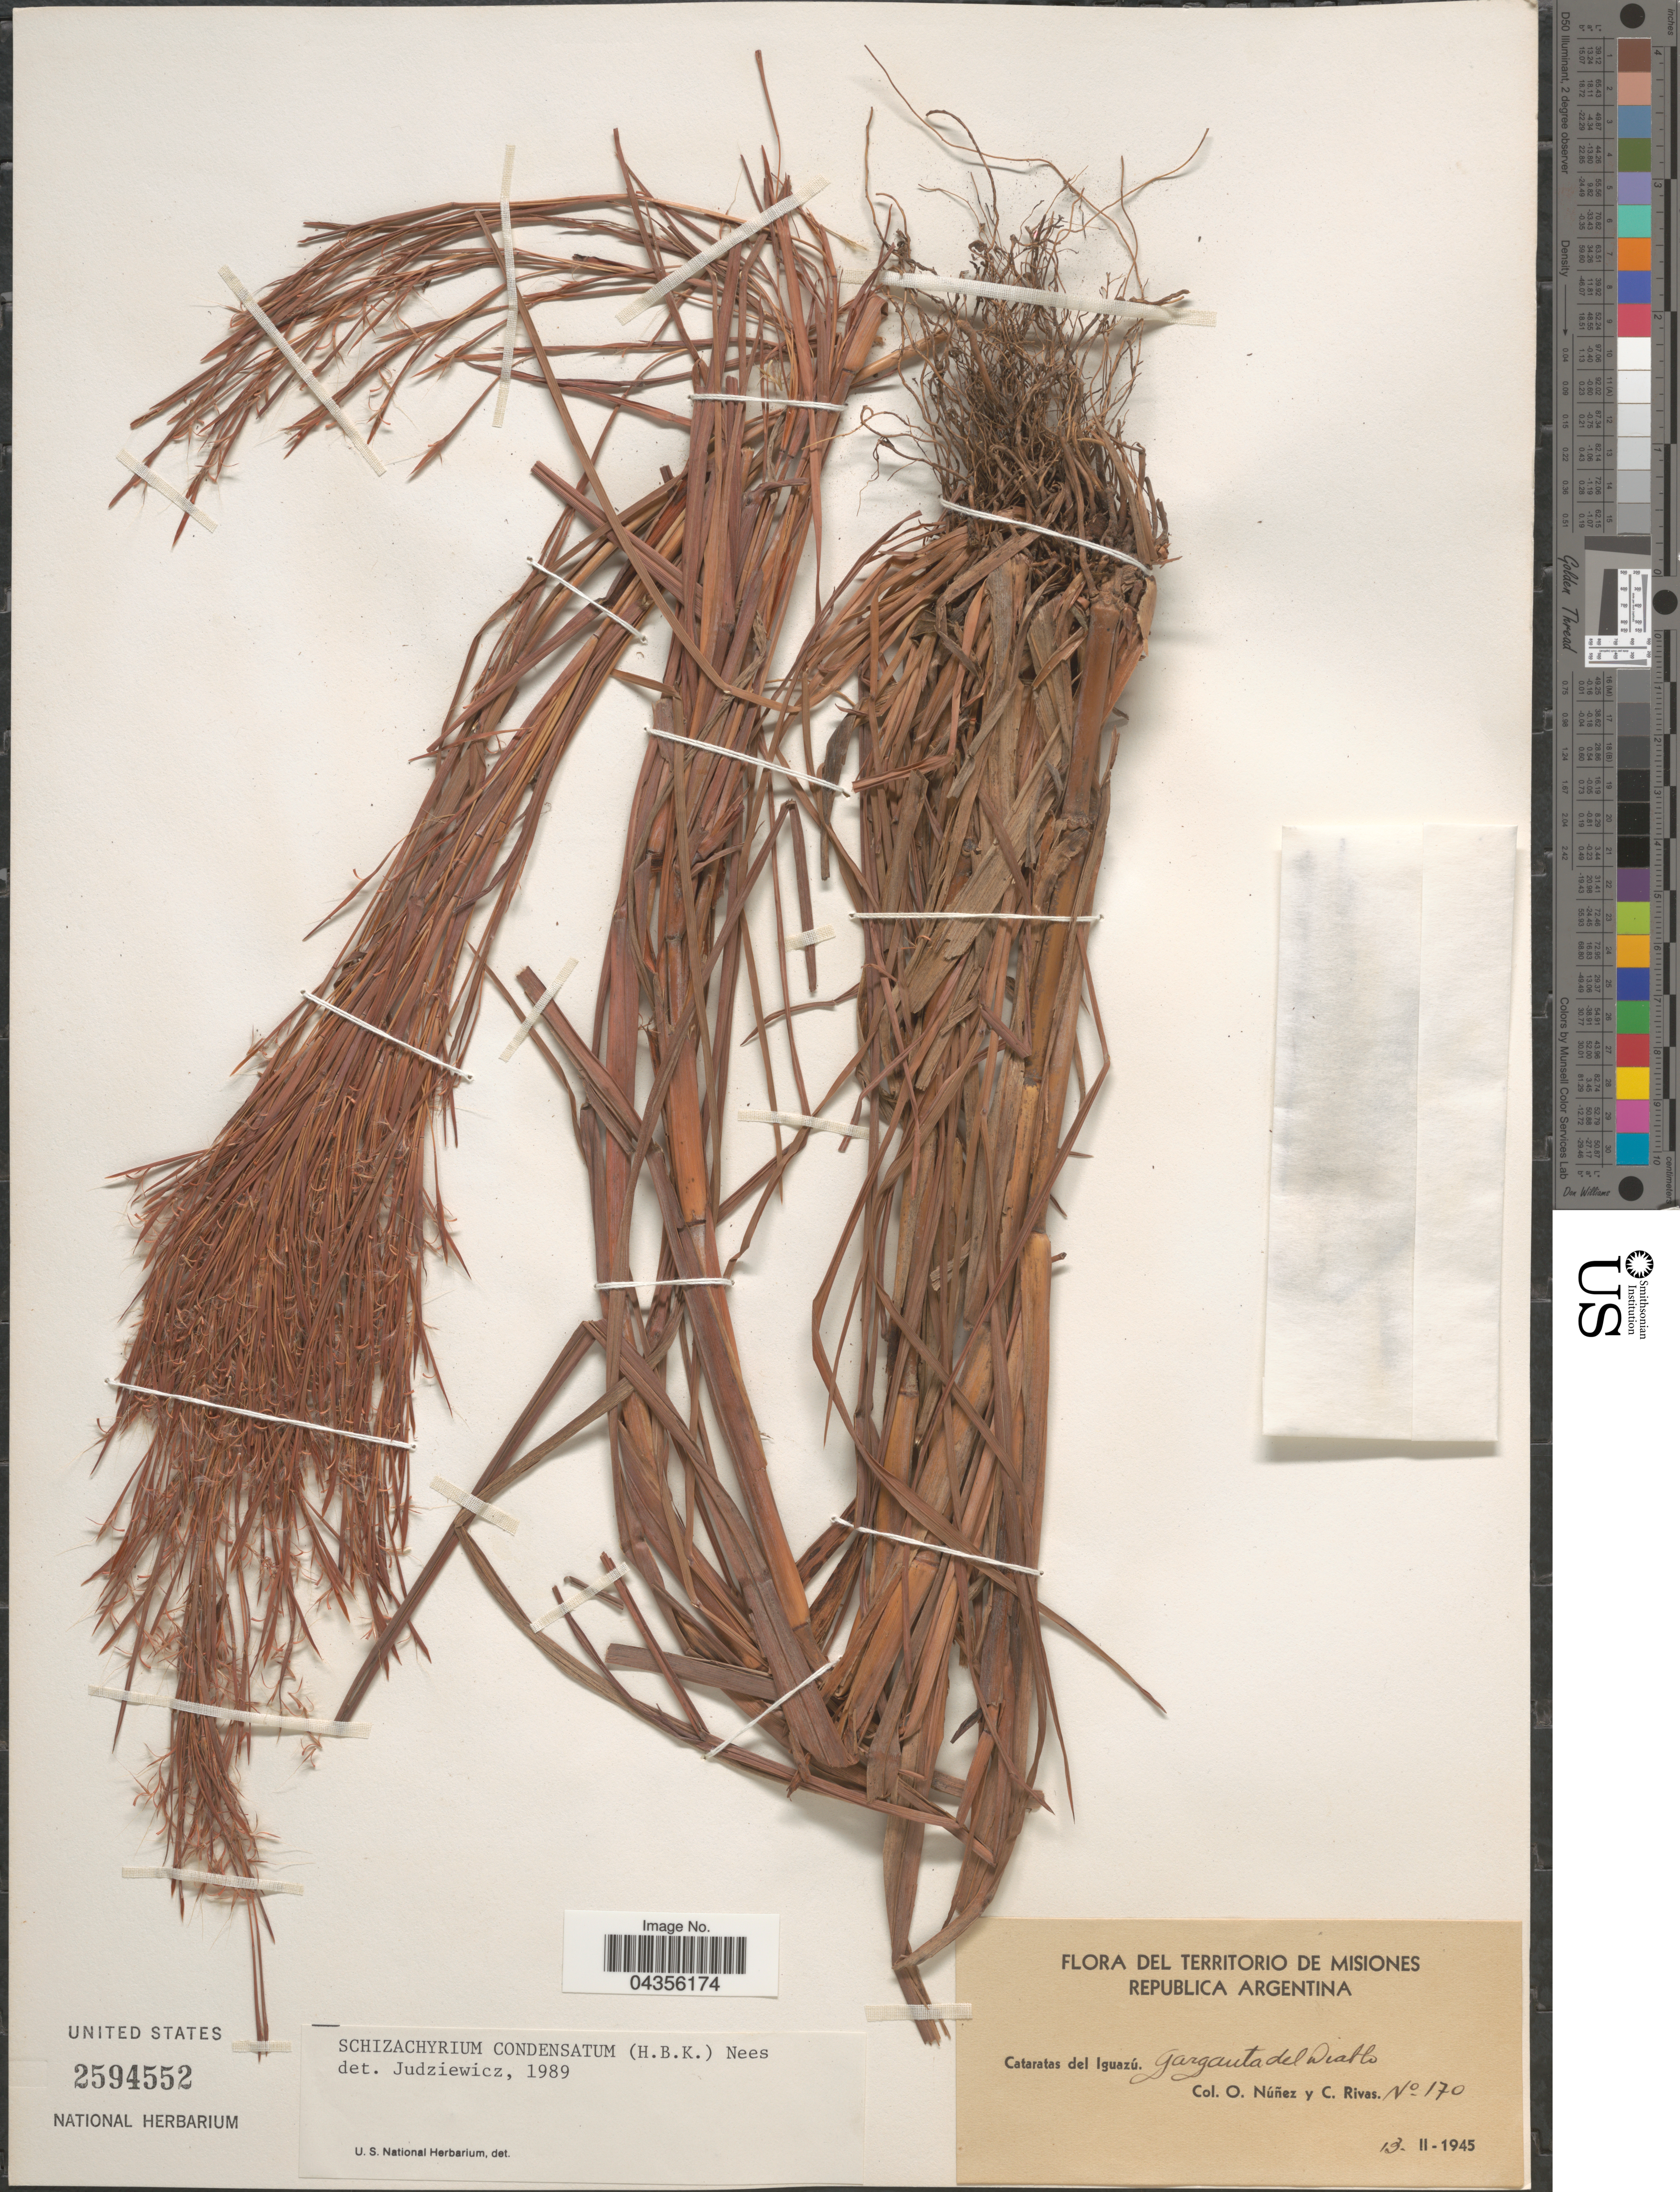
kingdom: Plantae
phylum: Tracheophyta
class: Liliopsida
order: Poales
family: Poaceae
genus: Schizachyrium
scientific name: Schizachyrium condensatum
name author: (Kunth) Nees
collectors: O. Nuñez & C. Rivas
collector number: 170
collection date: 1945-02-13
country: Argentina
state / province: Misiones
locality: Territorio de Misiones. Republica Argentina. Cataratas del Iguazú. Garganta del Diablo.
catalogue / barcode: US 2594552